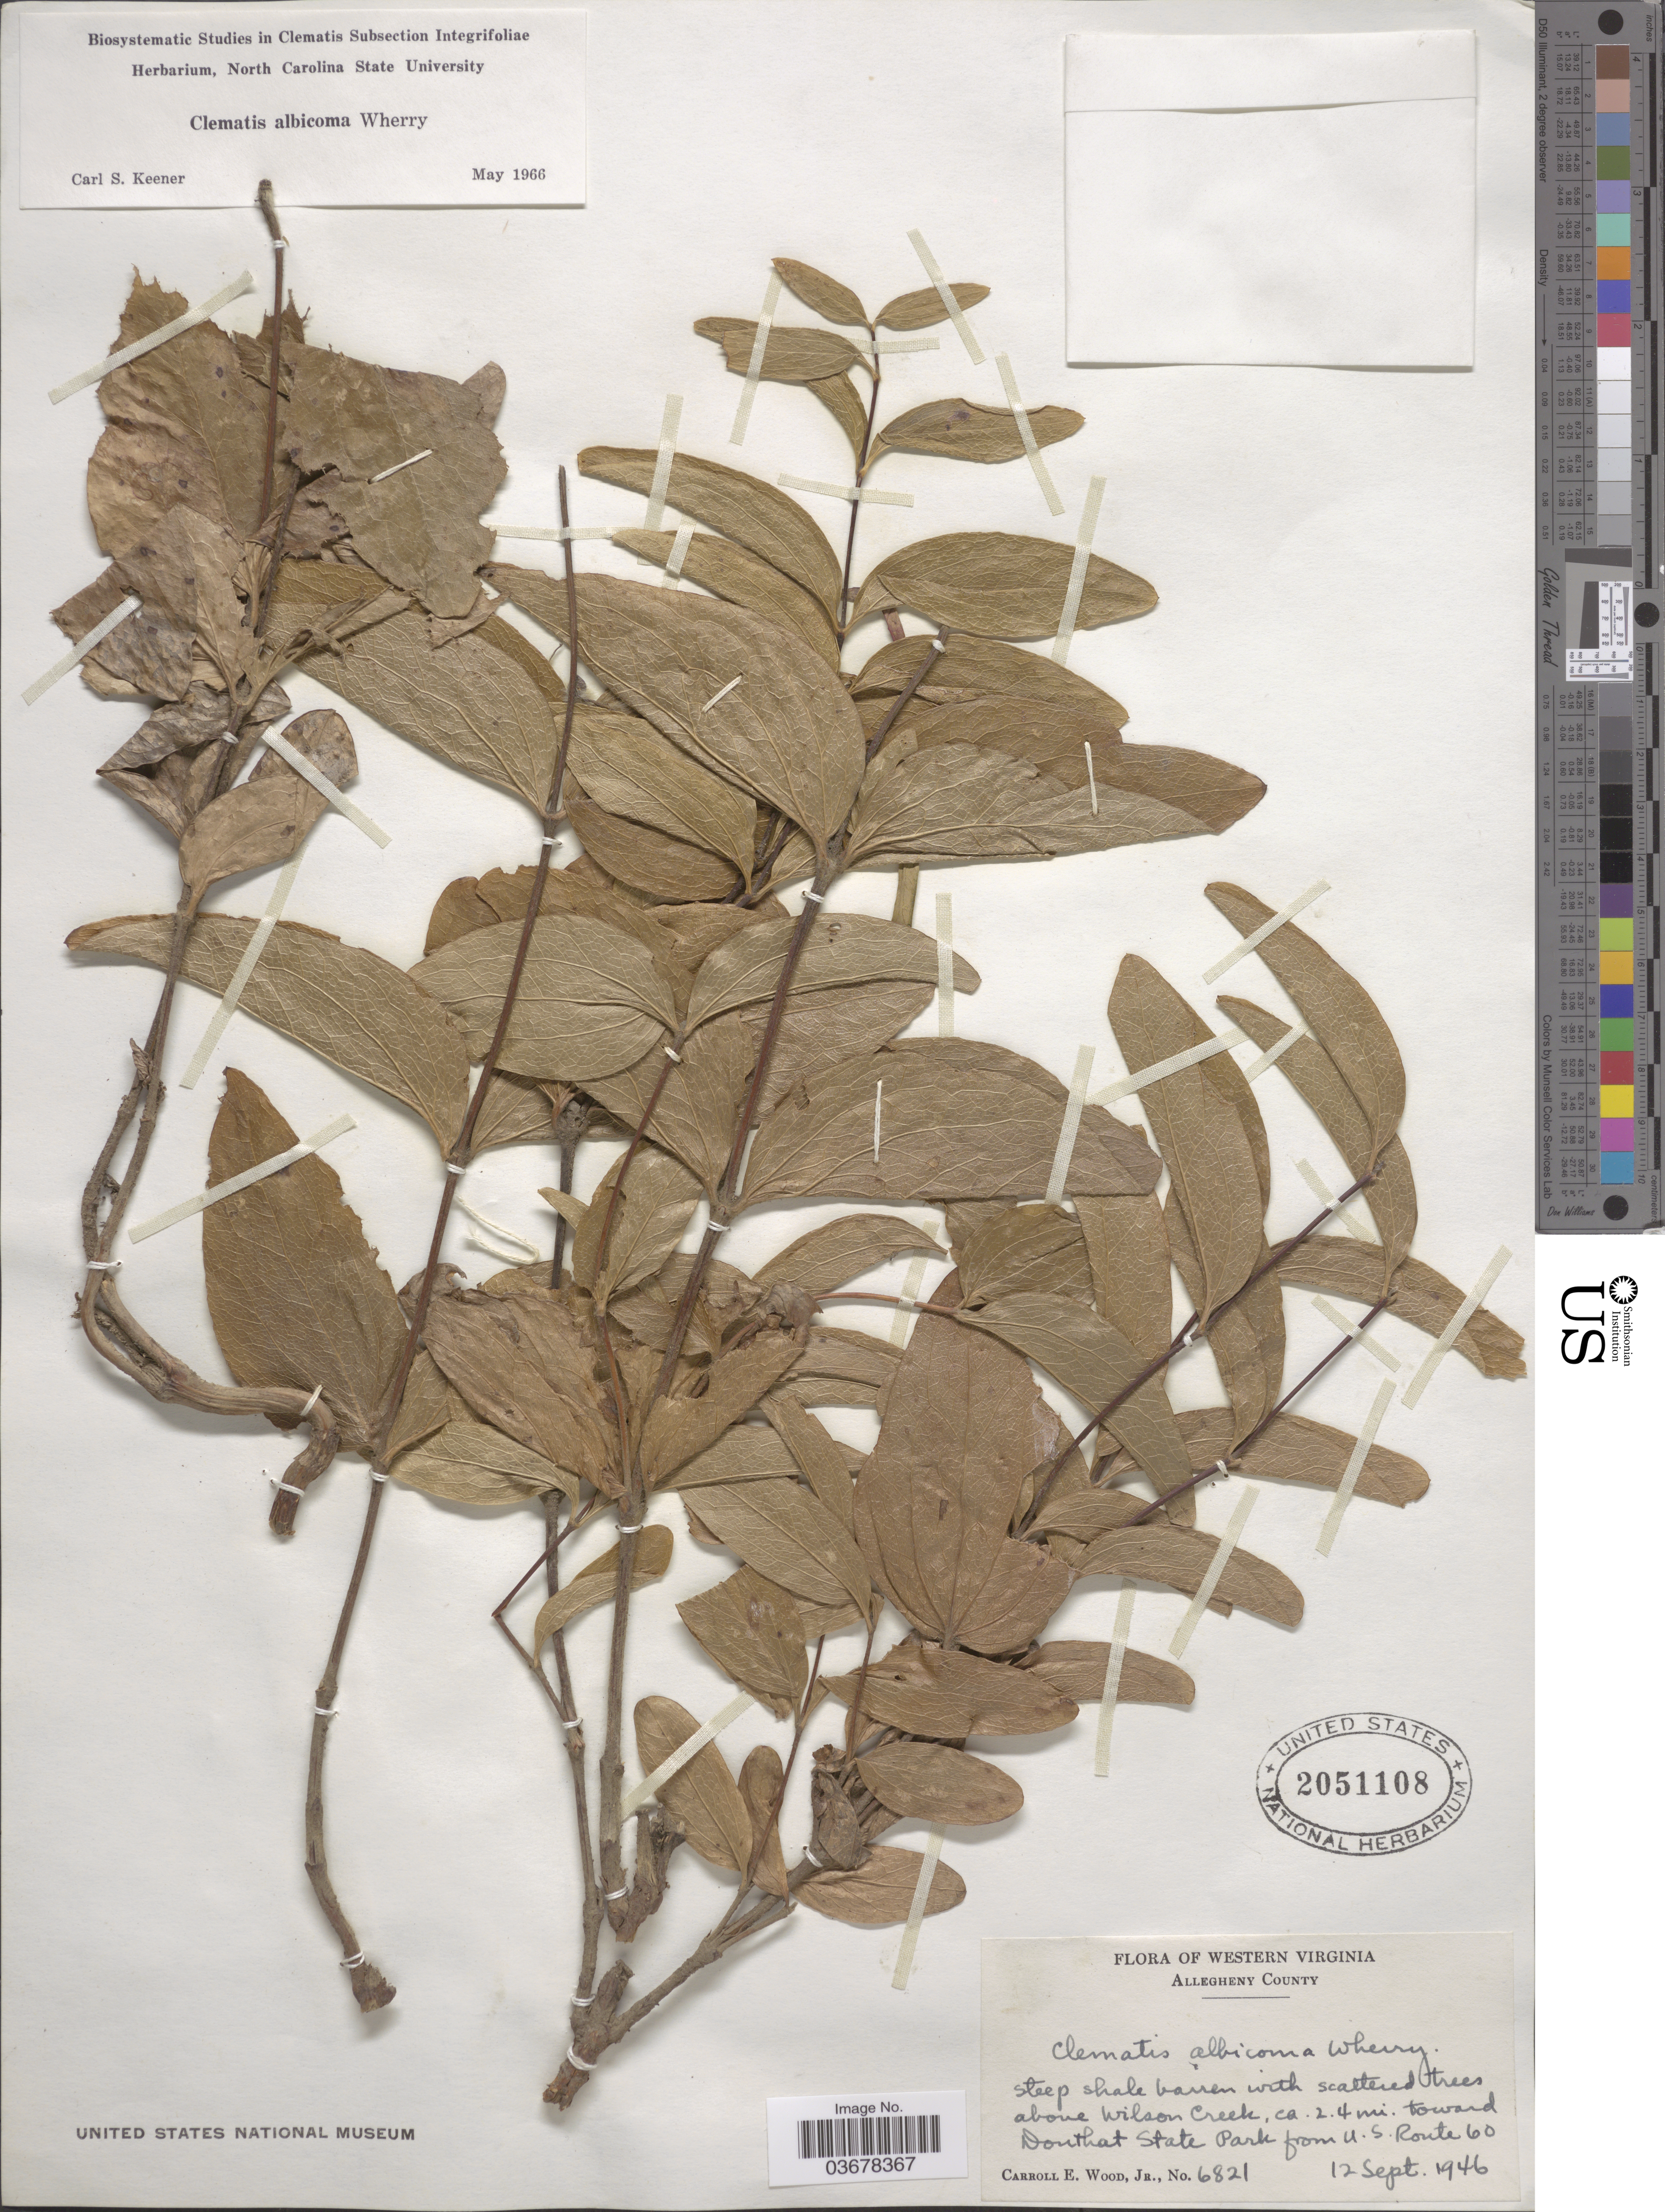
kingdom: Plantae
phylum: Tracheophyta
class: Magnoliopsida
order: Ranunculales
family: Ranunculaceae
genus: Clematis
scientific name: Clematis viorna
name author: L.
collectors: C. Wood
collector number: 6821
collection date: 1946-09-12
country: United States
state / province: West Virginia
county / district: Allegheny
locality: Allegheny County. Above Wilson Creek, ca 2.4 mi. toward Douthat State Park from U.S Route 60.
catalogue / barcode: US 2051108